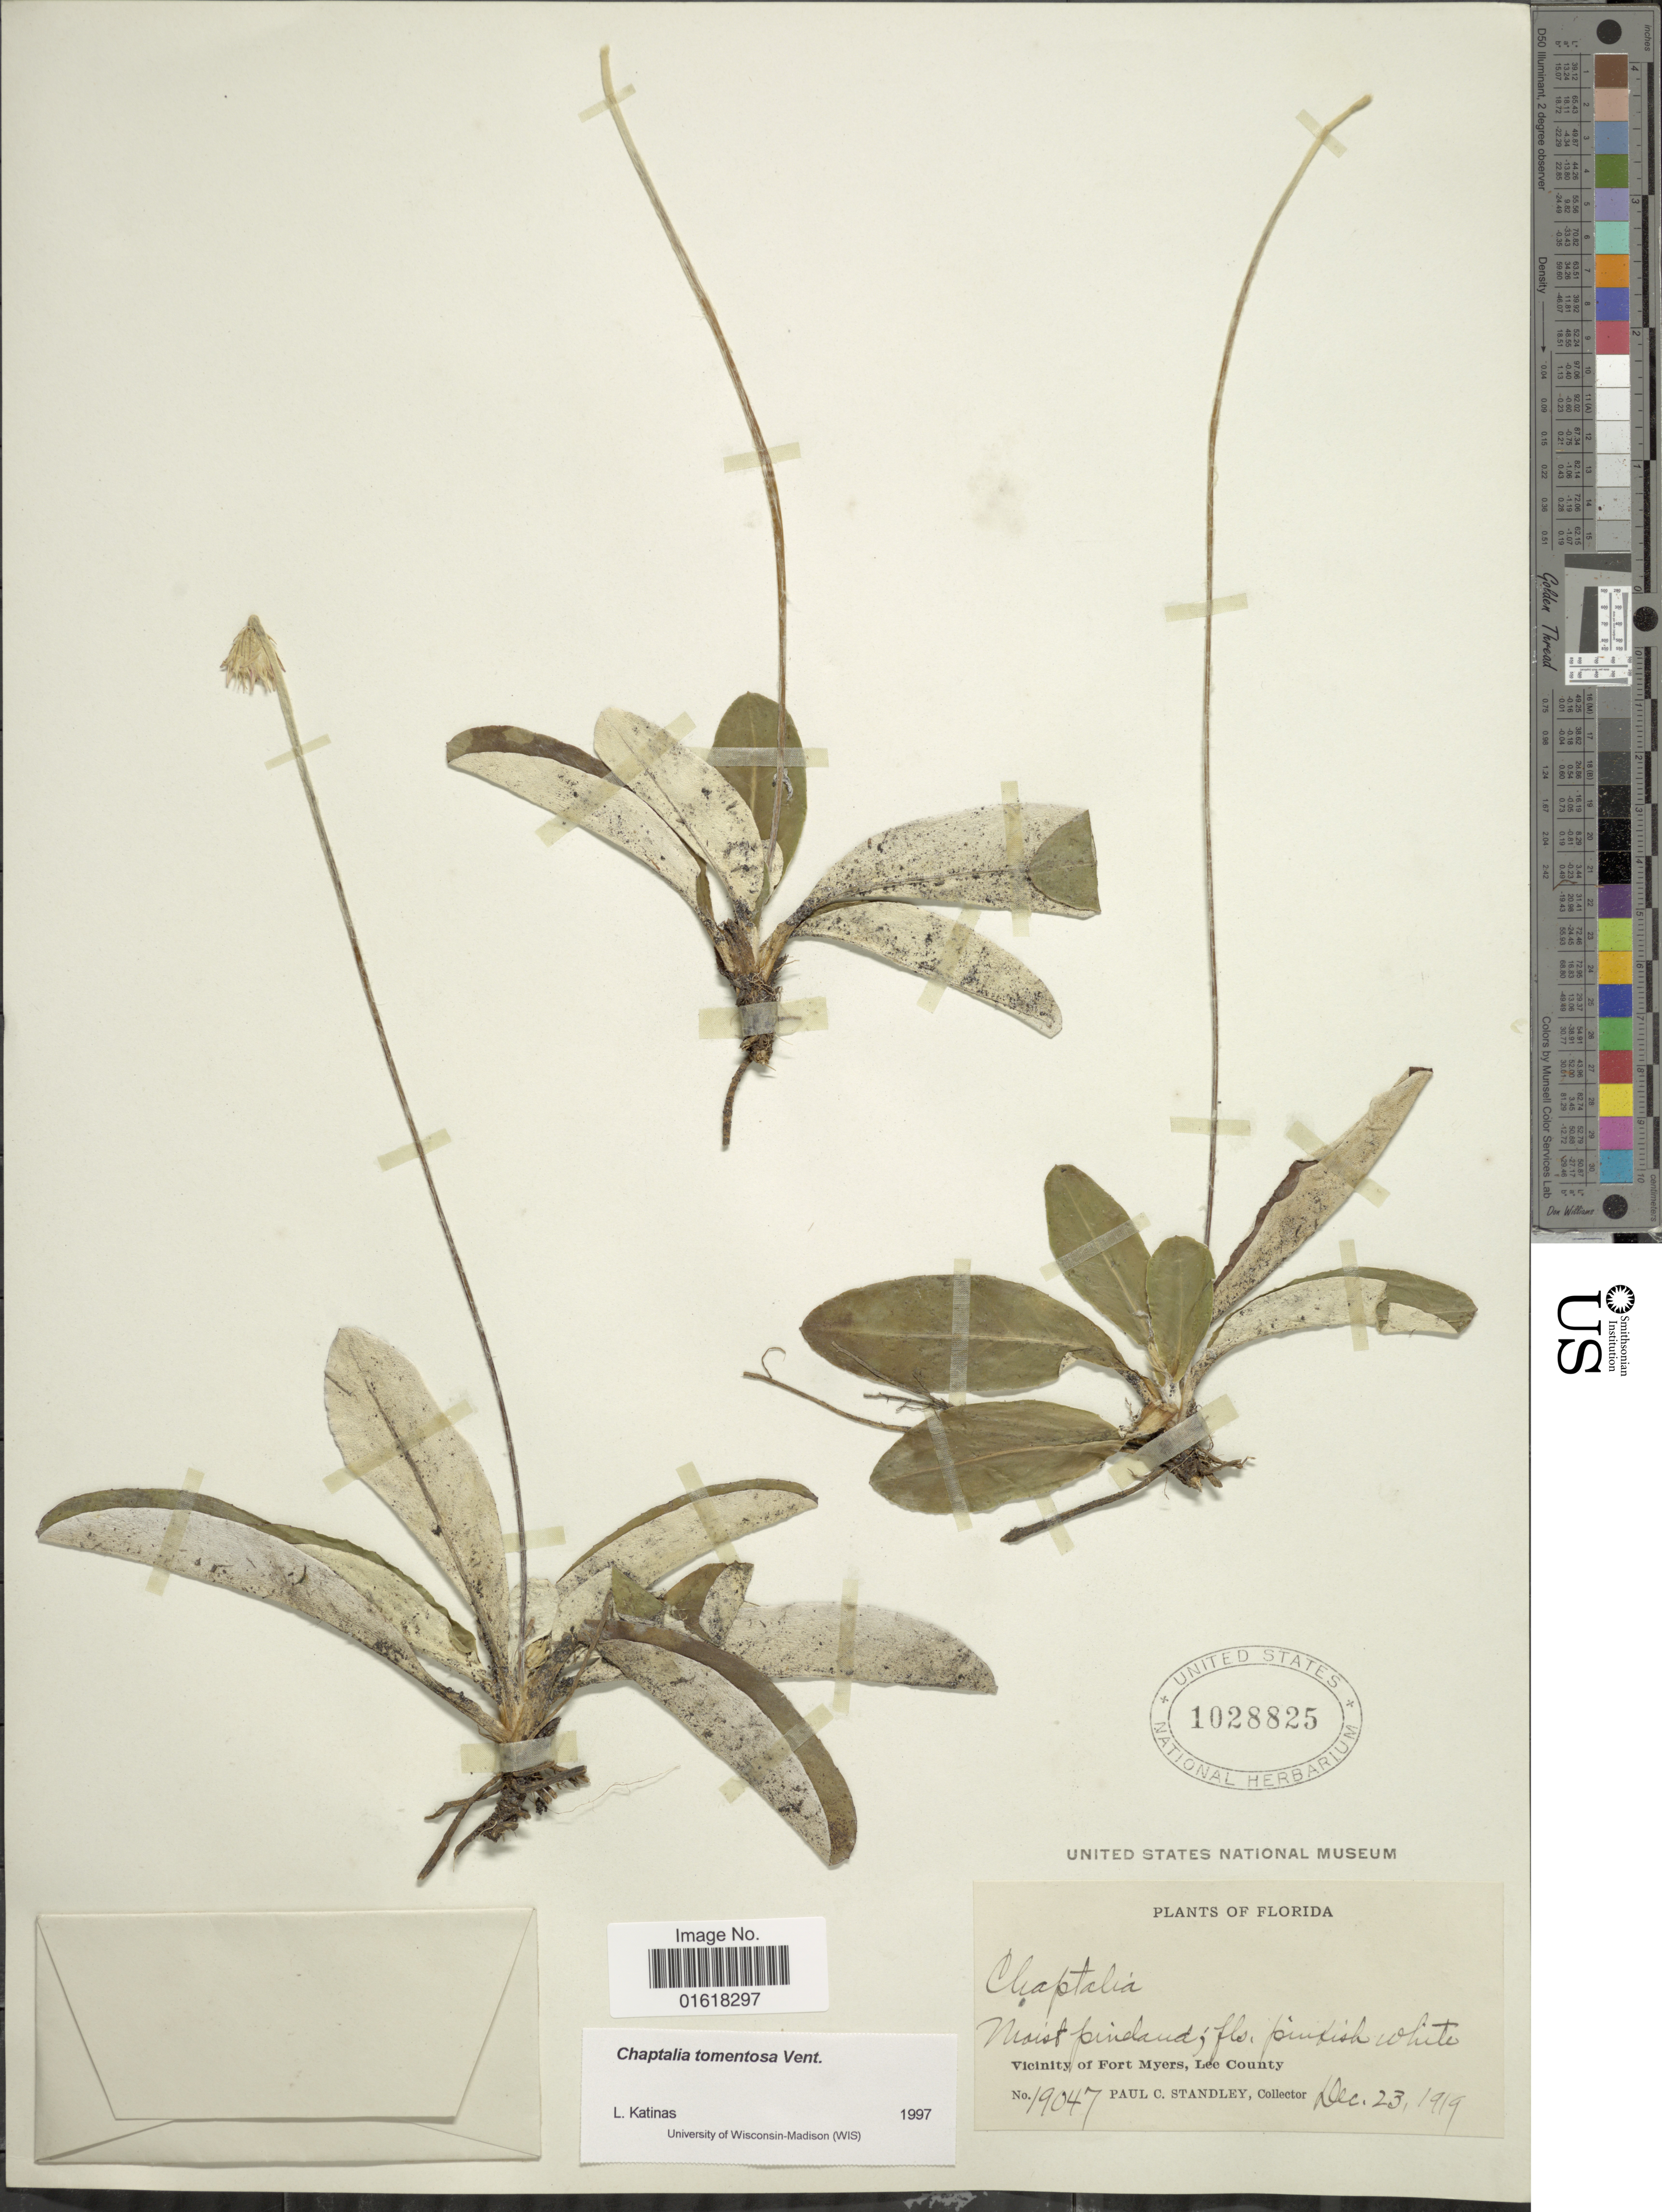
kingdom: Plantae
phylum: Tracheophyta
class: Magnoliopsida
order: Asterales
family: Asteraceae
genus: Chaptalia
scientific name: Chaptalia tomentosa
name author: Vent.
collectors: P. C. Standley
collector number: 19047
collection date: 1919-12-23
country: United States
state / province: Florida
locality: Vicinity of Fort Myers, Lee County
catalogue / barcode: US 1028825